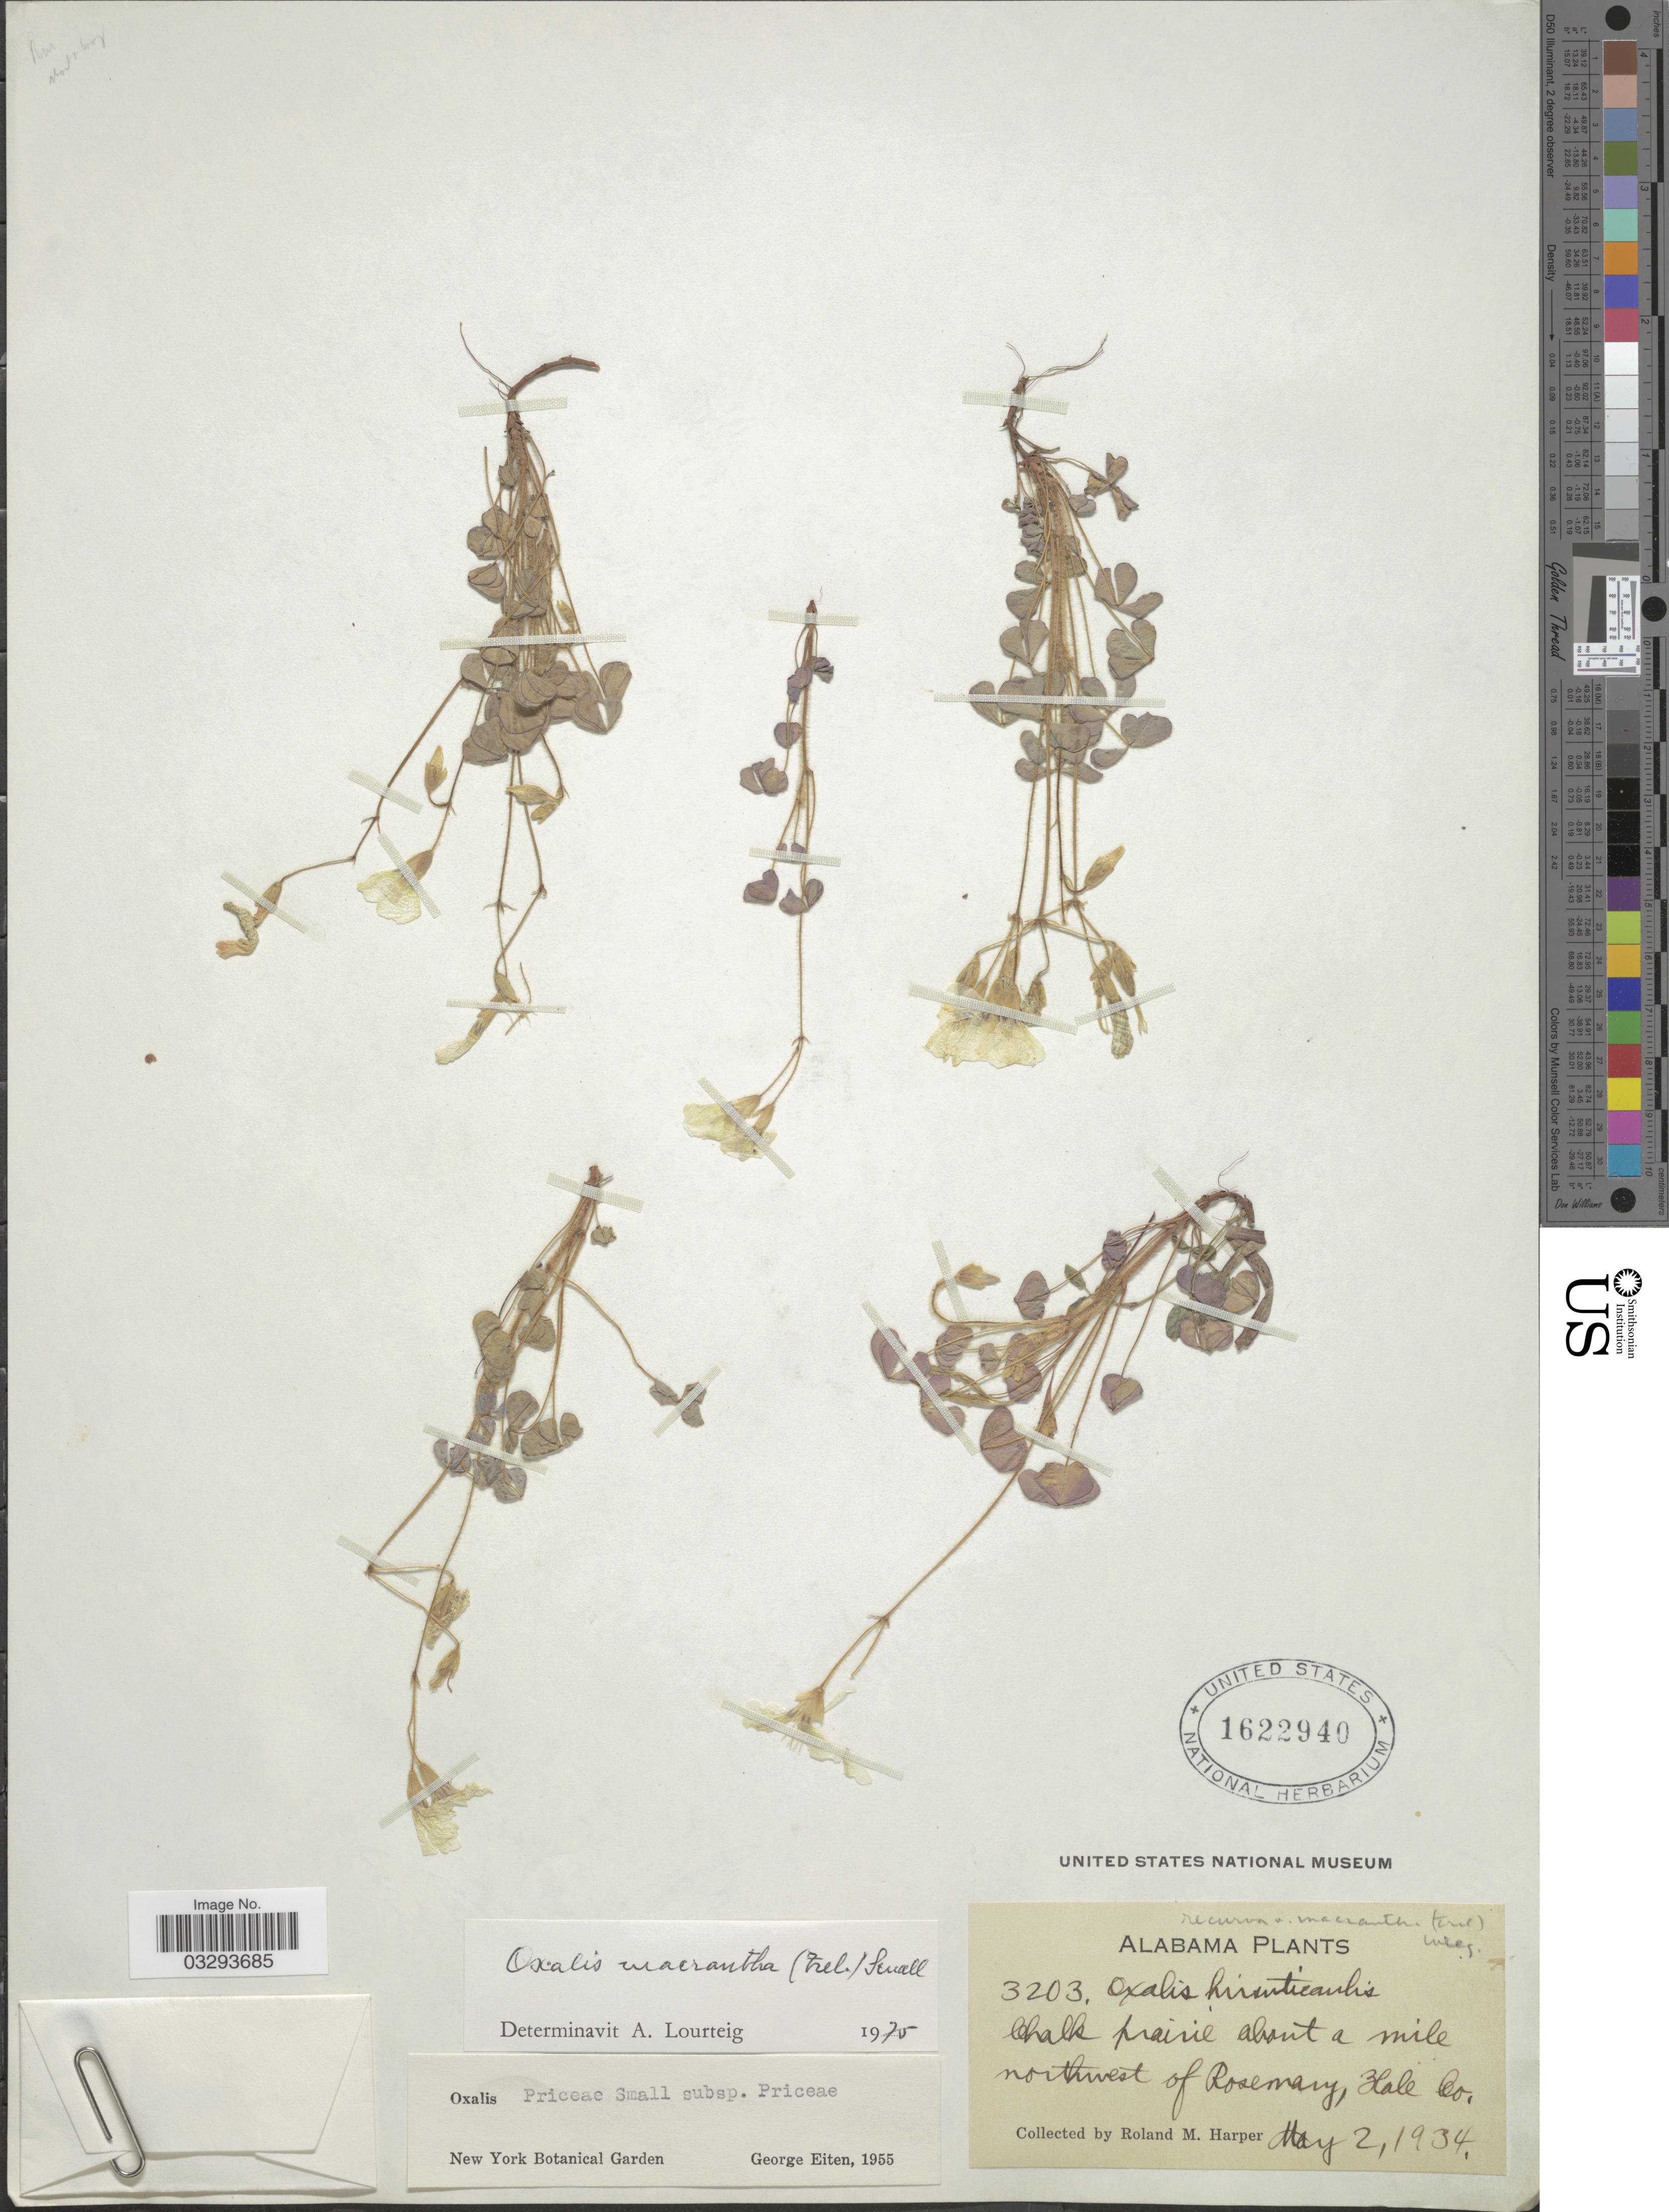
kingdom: Plantae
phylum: Tracheophyta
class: Magnoliopsida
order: Oxalidales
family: Oxalidaceae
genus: Oxalis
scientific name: Oxalis macrantha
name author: (Trel.) Small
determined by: Lourteig, A.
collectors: R. M. Harper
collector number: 3203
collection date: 1934-05-02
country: United States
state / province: Alabama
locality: About a mile northwest of Rosemary, Hale Co.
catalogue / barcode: US 1622940